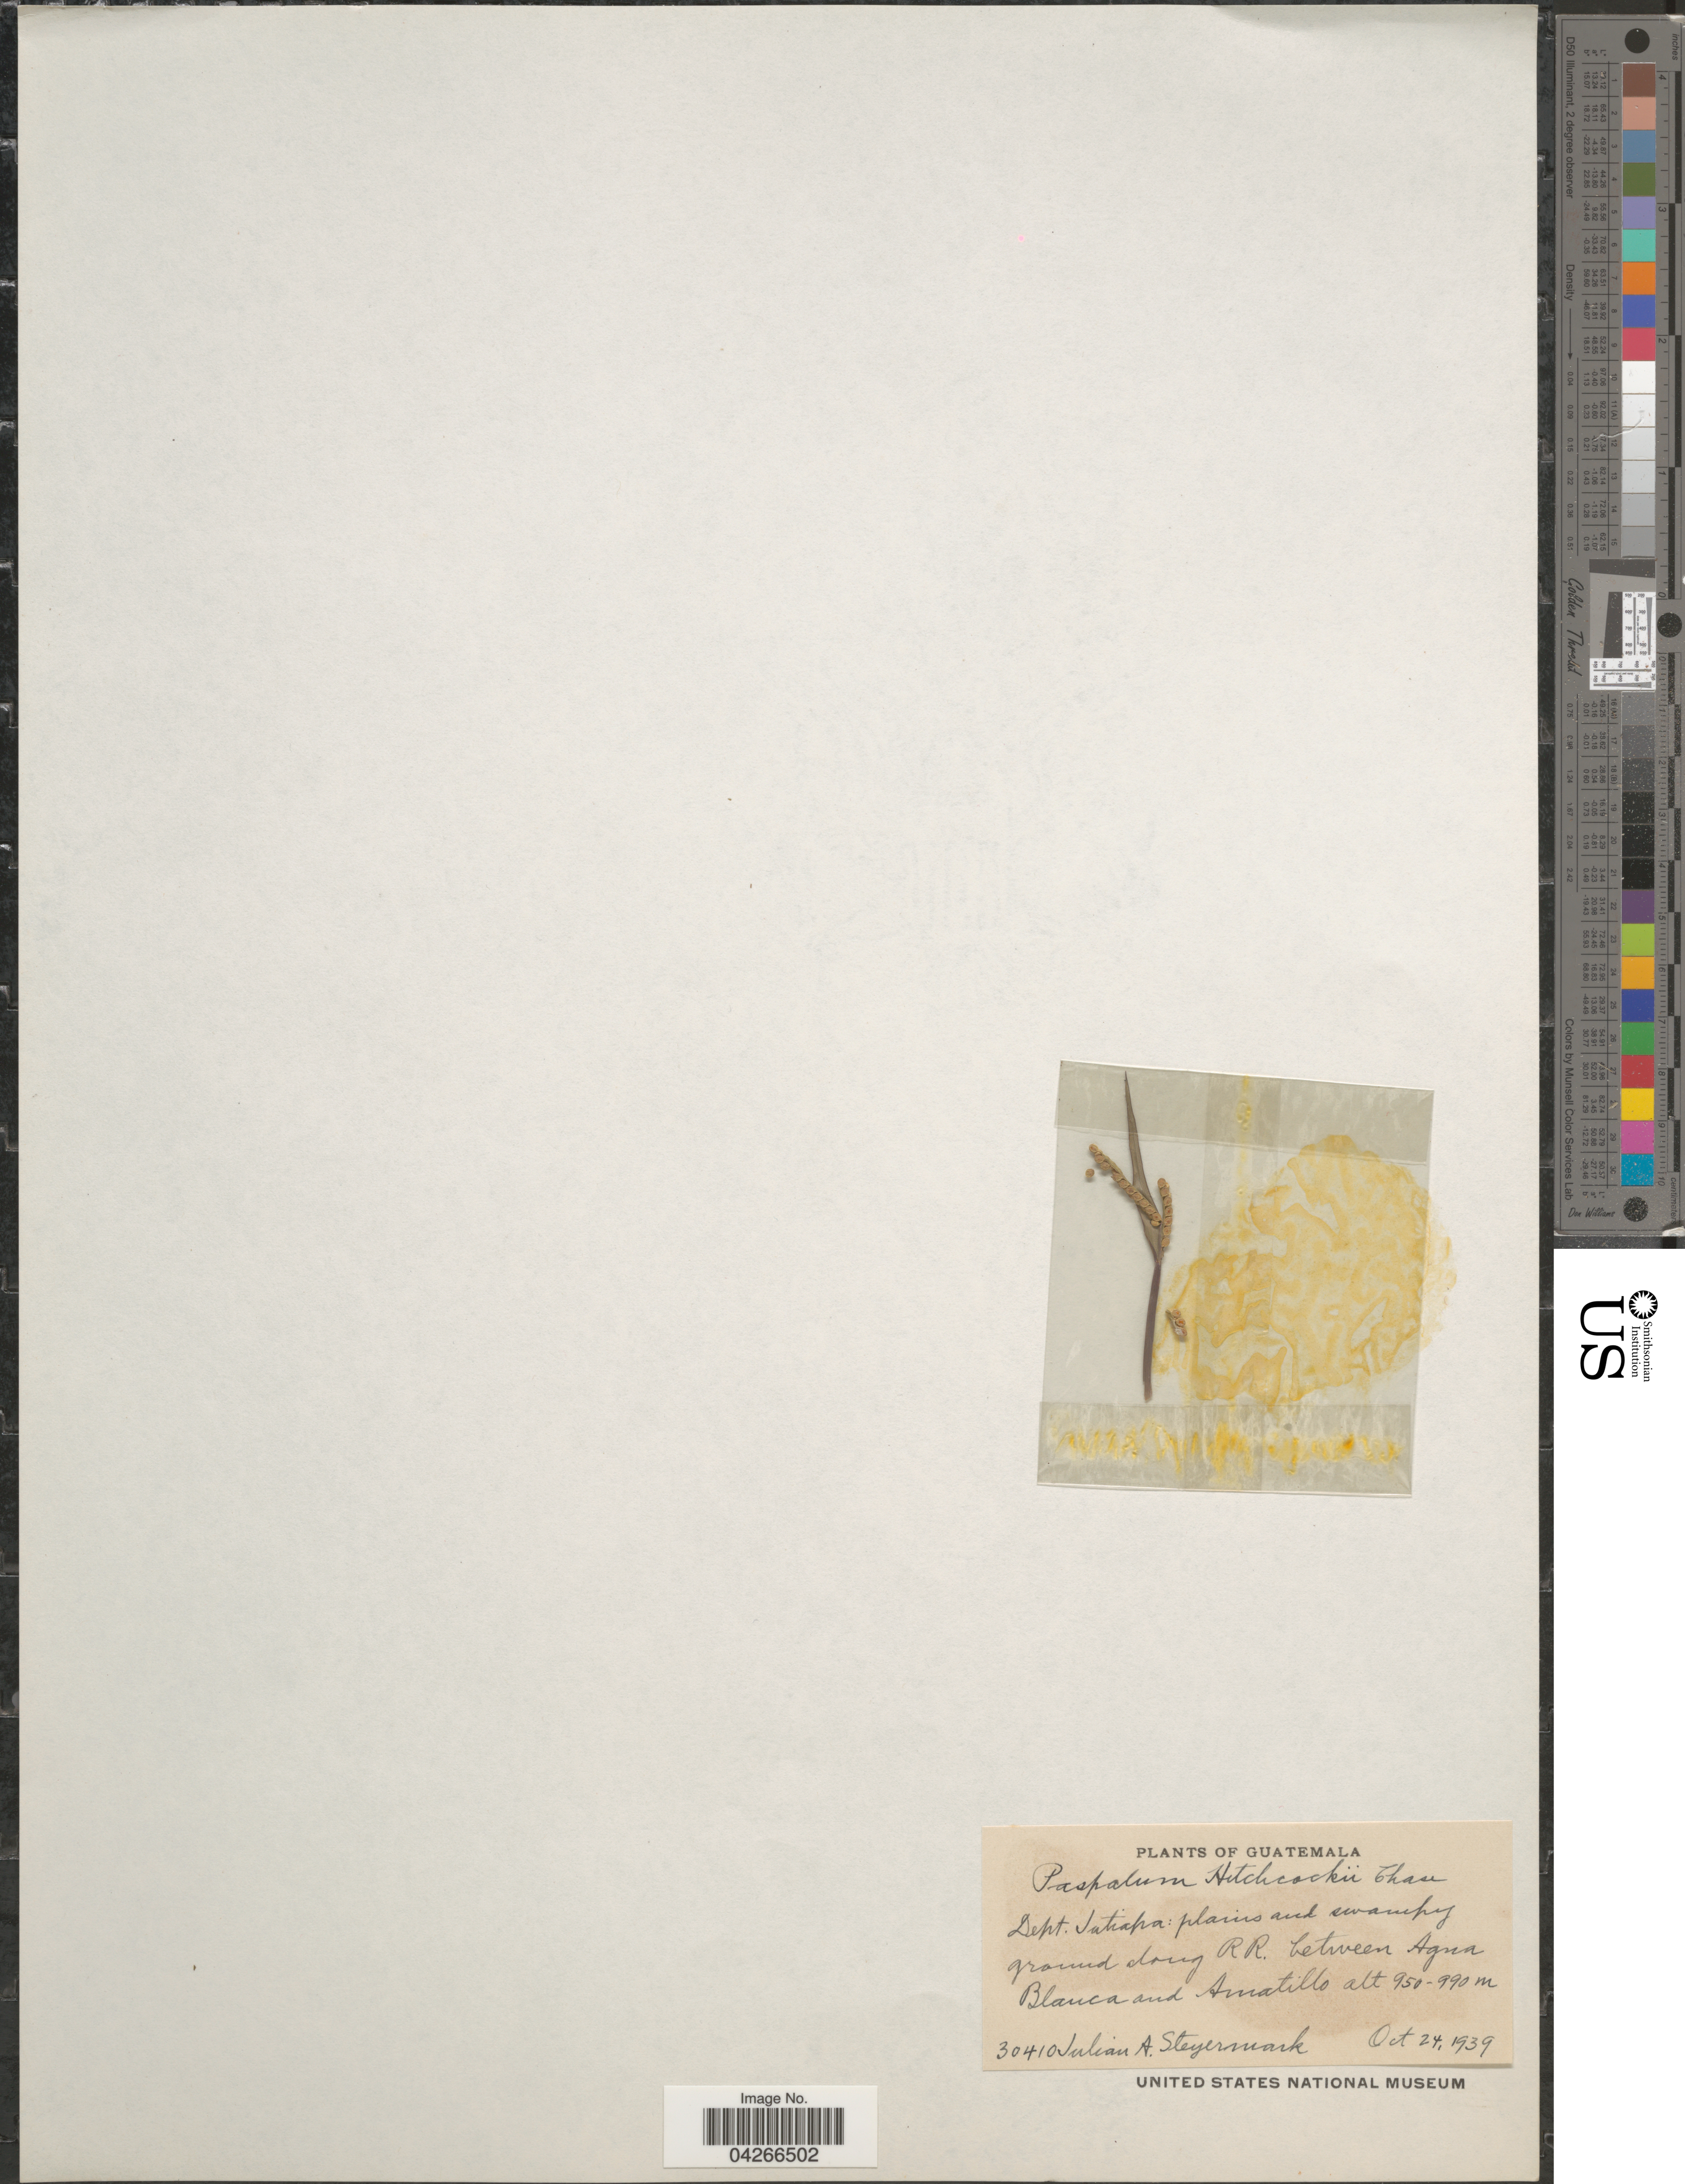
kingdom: Plantae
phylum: Tracheophyta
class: Liliopsida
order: Poales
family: Poaceae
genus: Paspalum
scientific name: Paspalum hitchcockii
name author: Chase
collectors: J. Steyermark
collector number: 30410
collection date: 1939-10-24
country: Guatemala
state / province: Jutiapa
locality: Dept. Jutiapa: plains and swampy ground along RR. between Agua Blanca and Amatillo.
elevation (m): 950